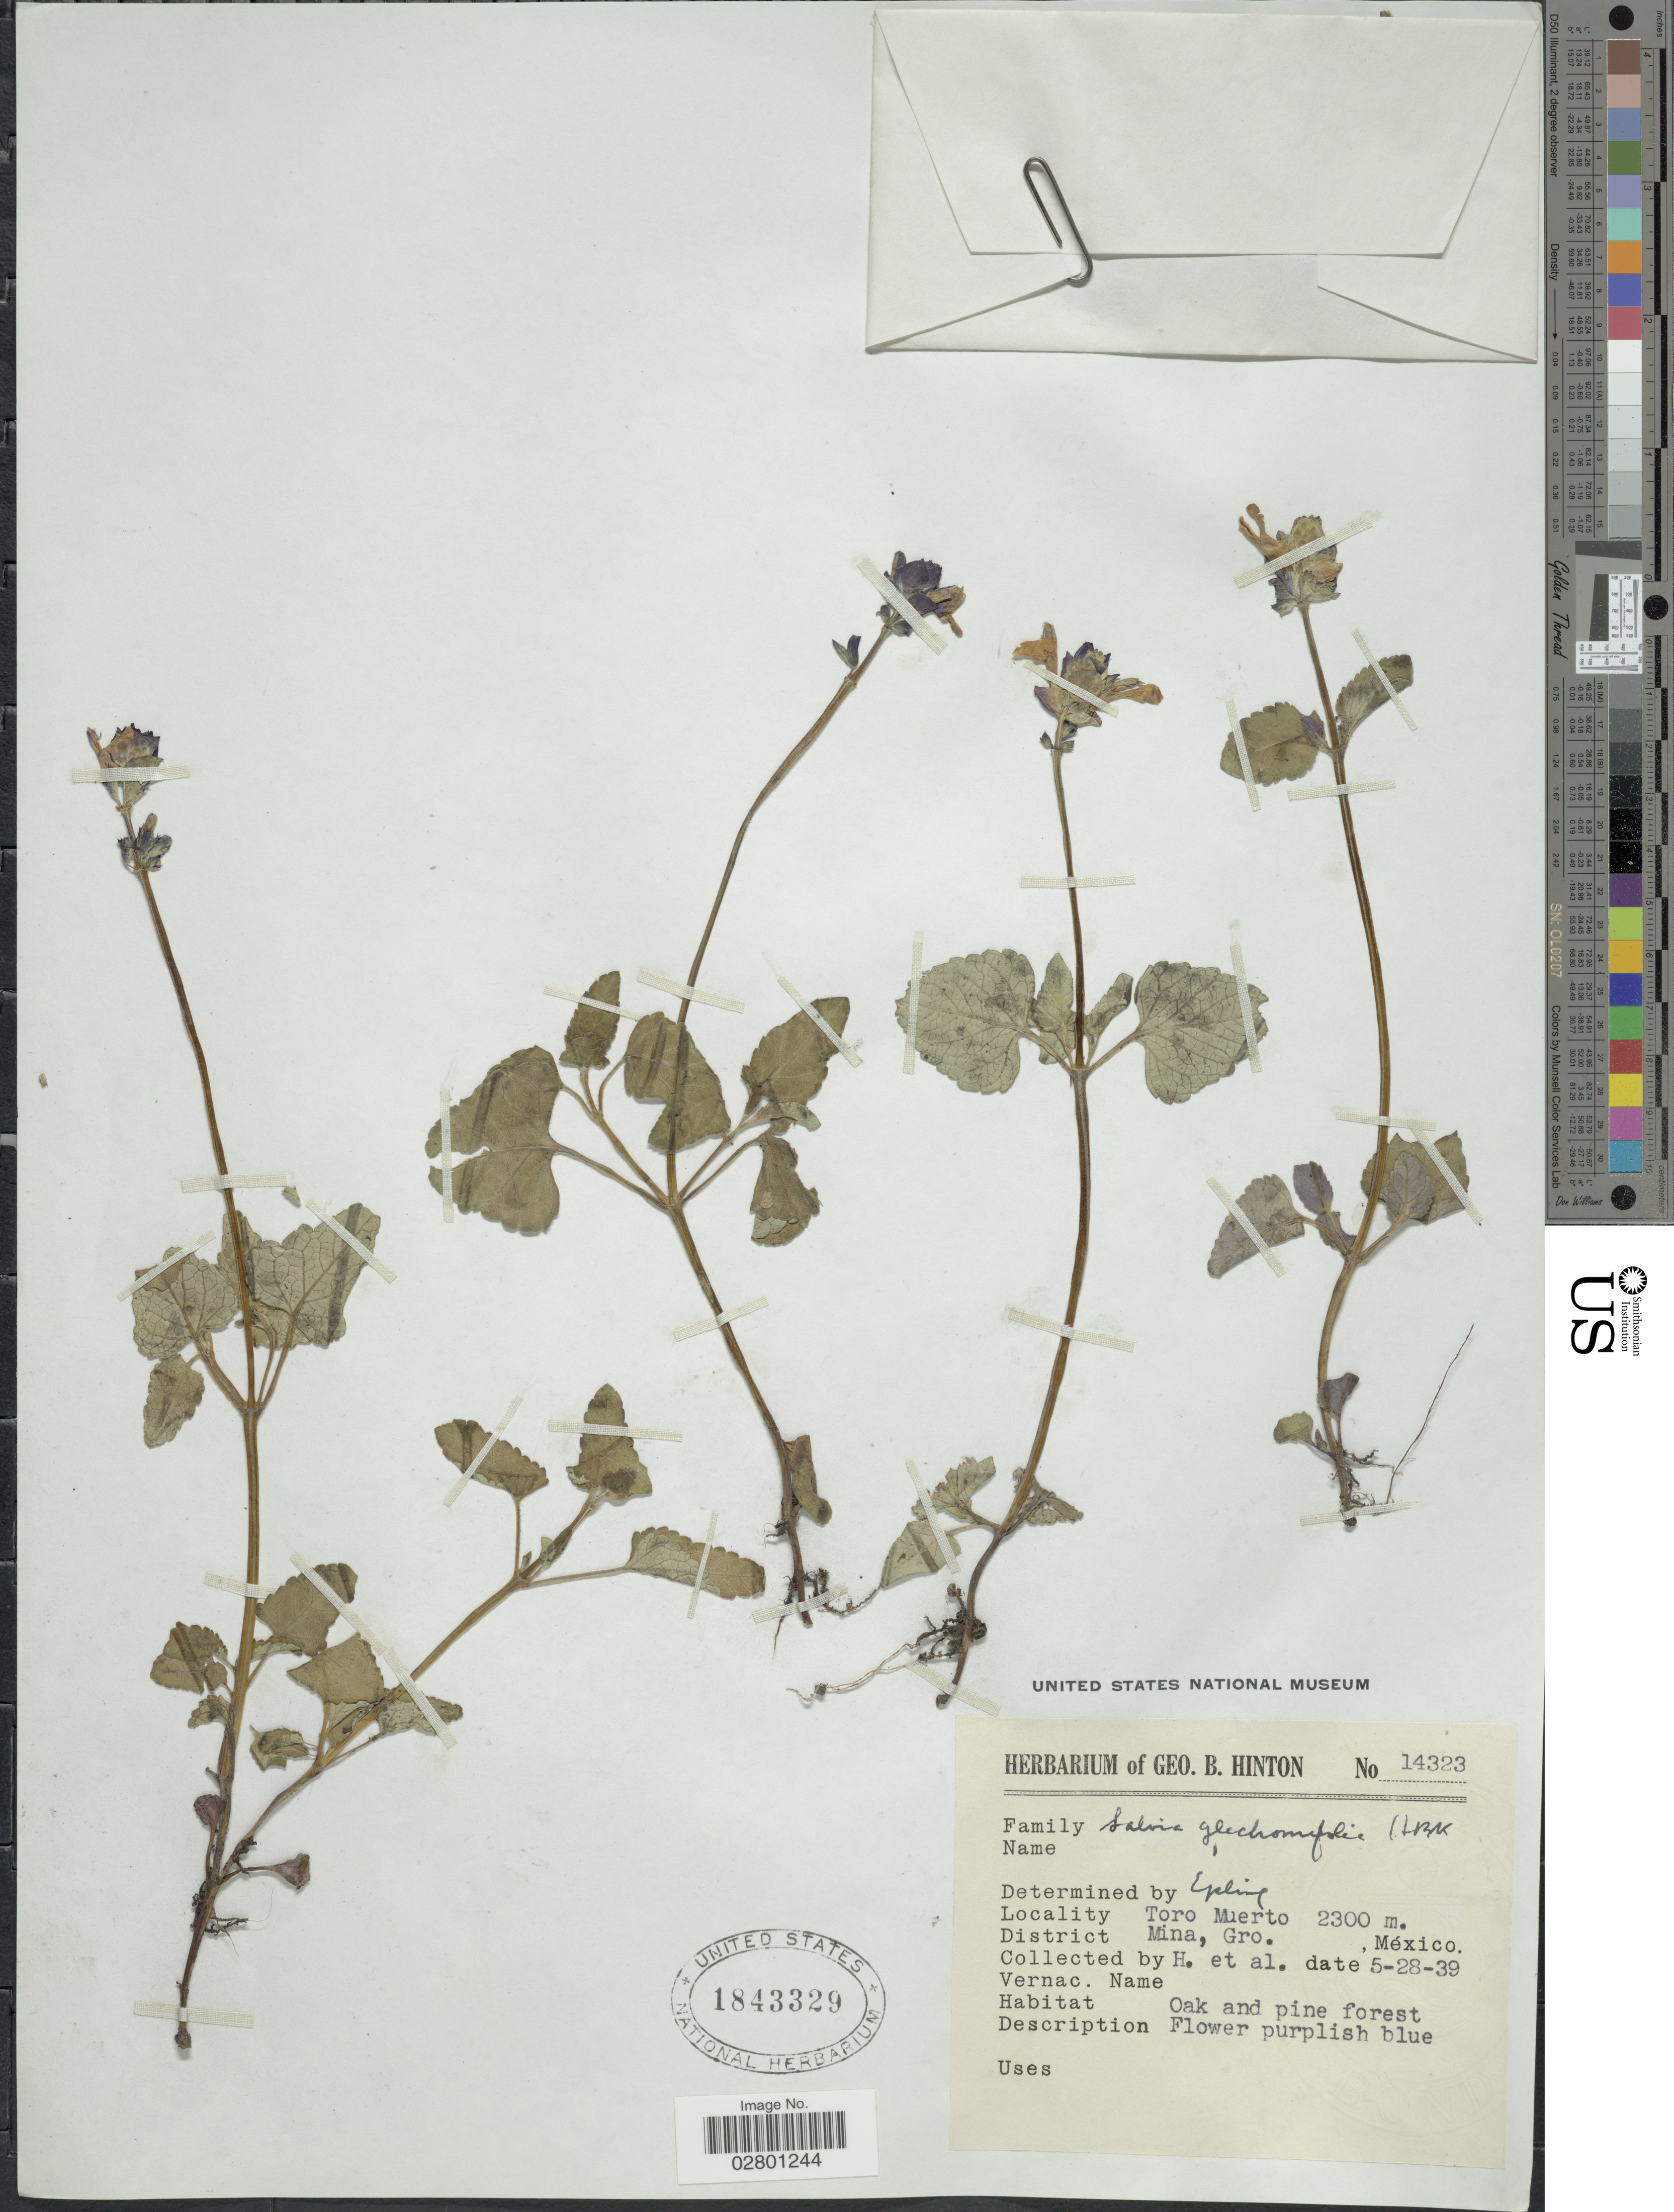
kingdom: Plantae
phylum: Tracheophyta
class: Magnoliopsida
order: Lamiales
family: Lamiaceae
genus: Salvia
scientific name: Salvia glechomaefolia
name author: Kunth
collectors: G. B. Hinton & et al.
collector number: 14323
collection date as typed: Transcribed d/m/y: 28/5/39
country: Mexico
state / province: Guerrero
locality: Toro Muerto, District Mina, Gro.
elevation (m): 2300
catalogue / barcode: US 1843329